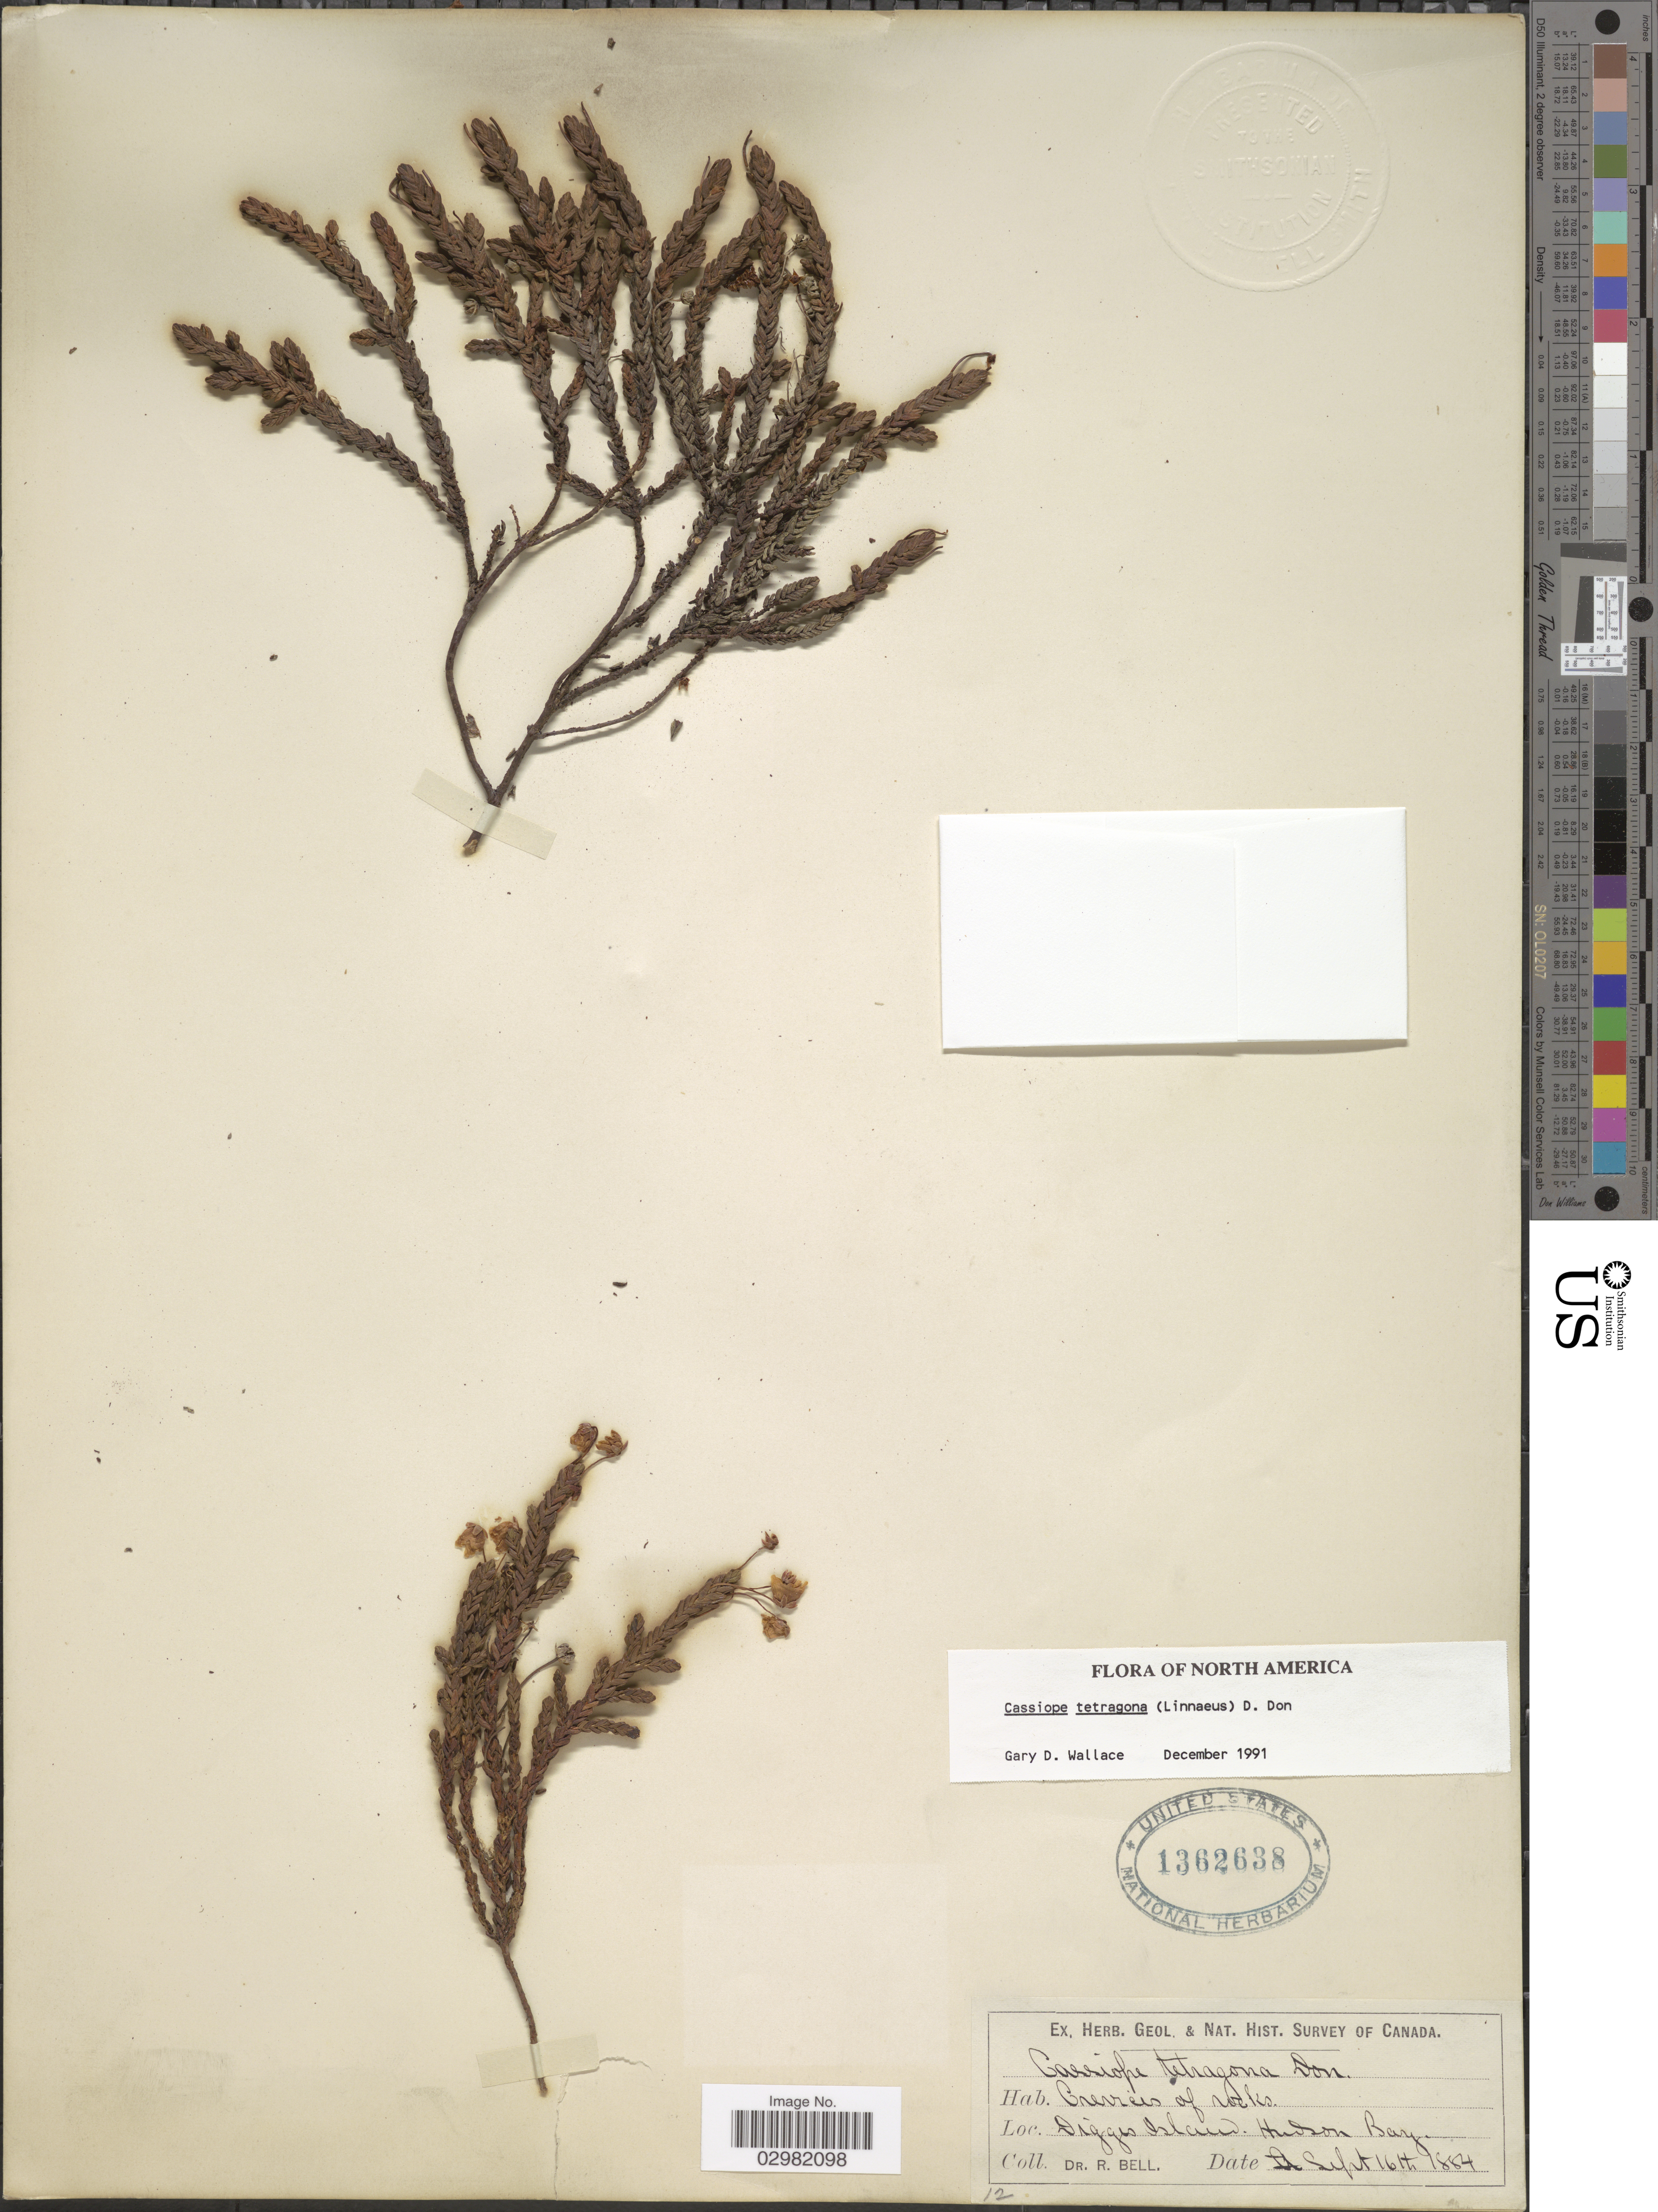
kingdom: Plantae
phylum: Tracheophyta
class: Magnoliopsida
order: Ericales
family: Ericaceae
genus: Cassiope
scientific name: Cassiope tetragona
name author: (L.) D. Don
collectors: C. R. Bell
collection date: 1884-09-16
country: Canada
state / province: Nunavut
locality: Digges Island. Hudson Bay.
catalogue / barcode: US 1362638